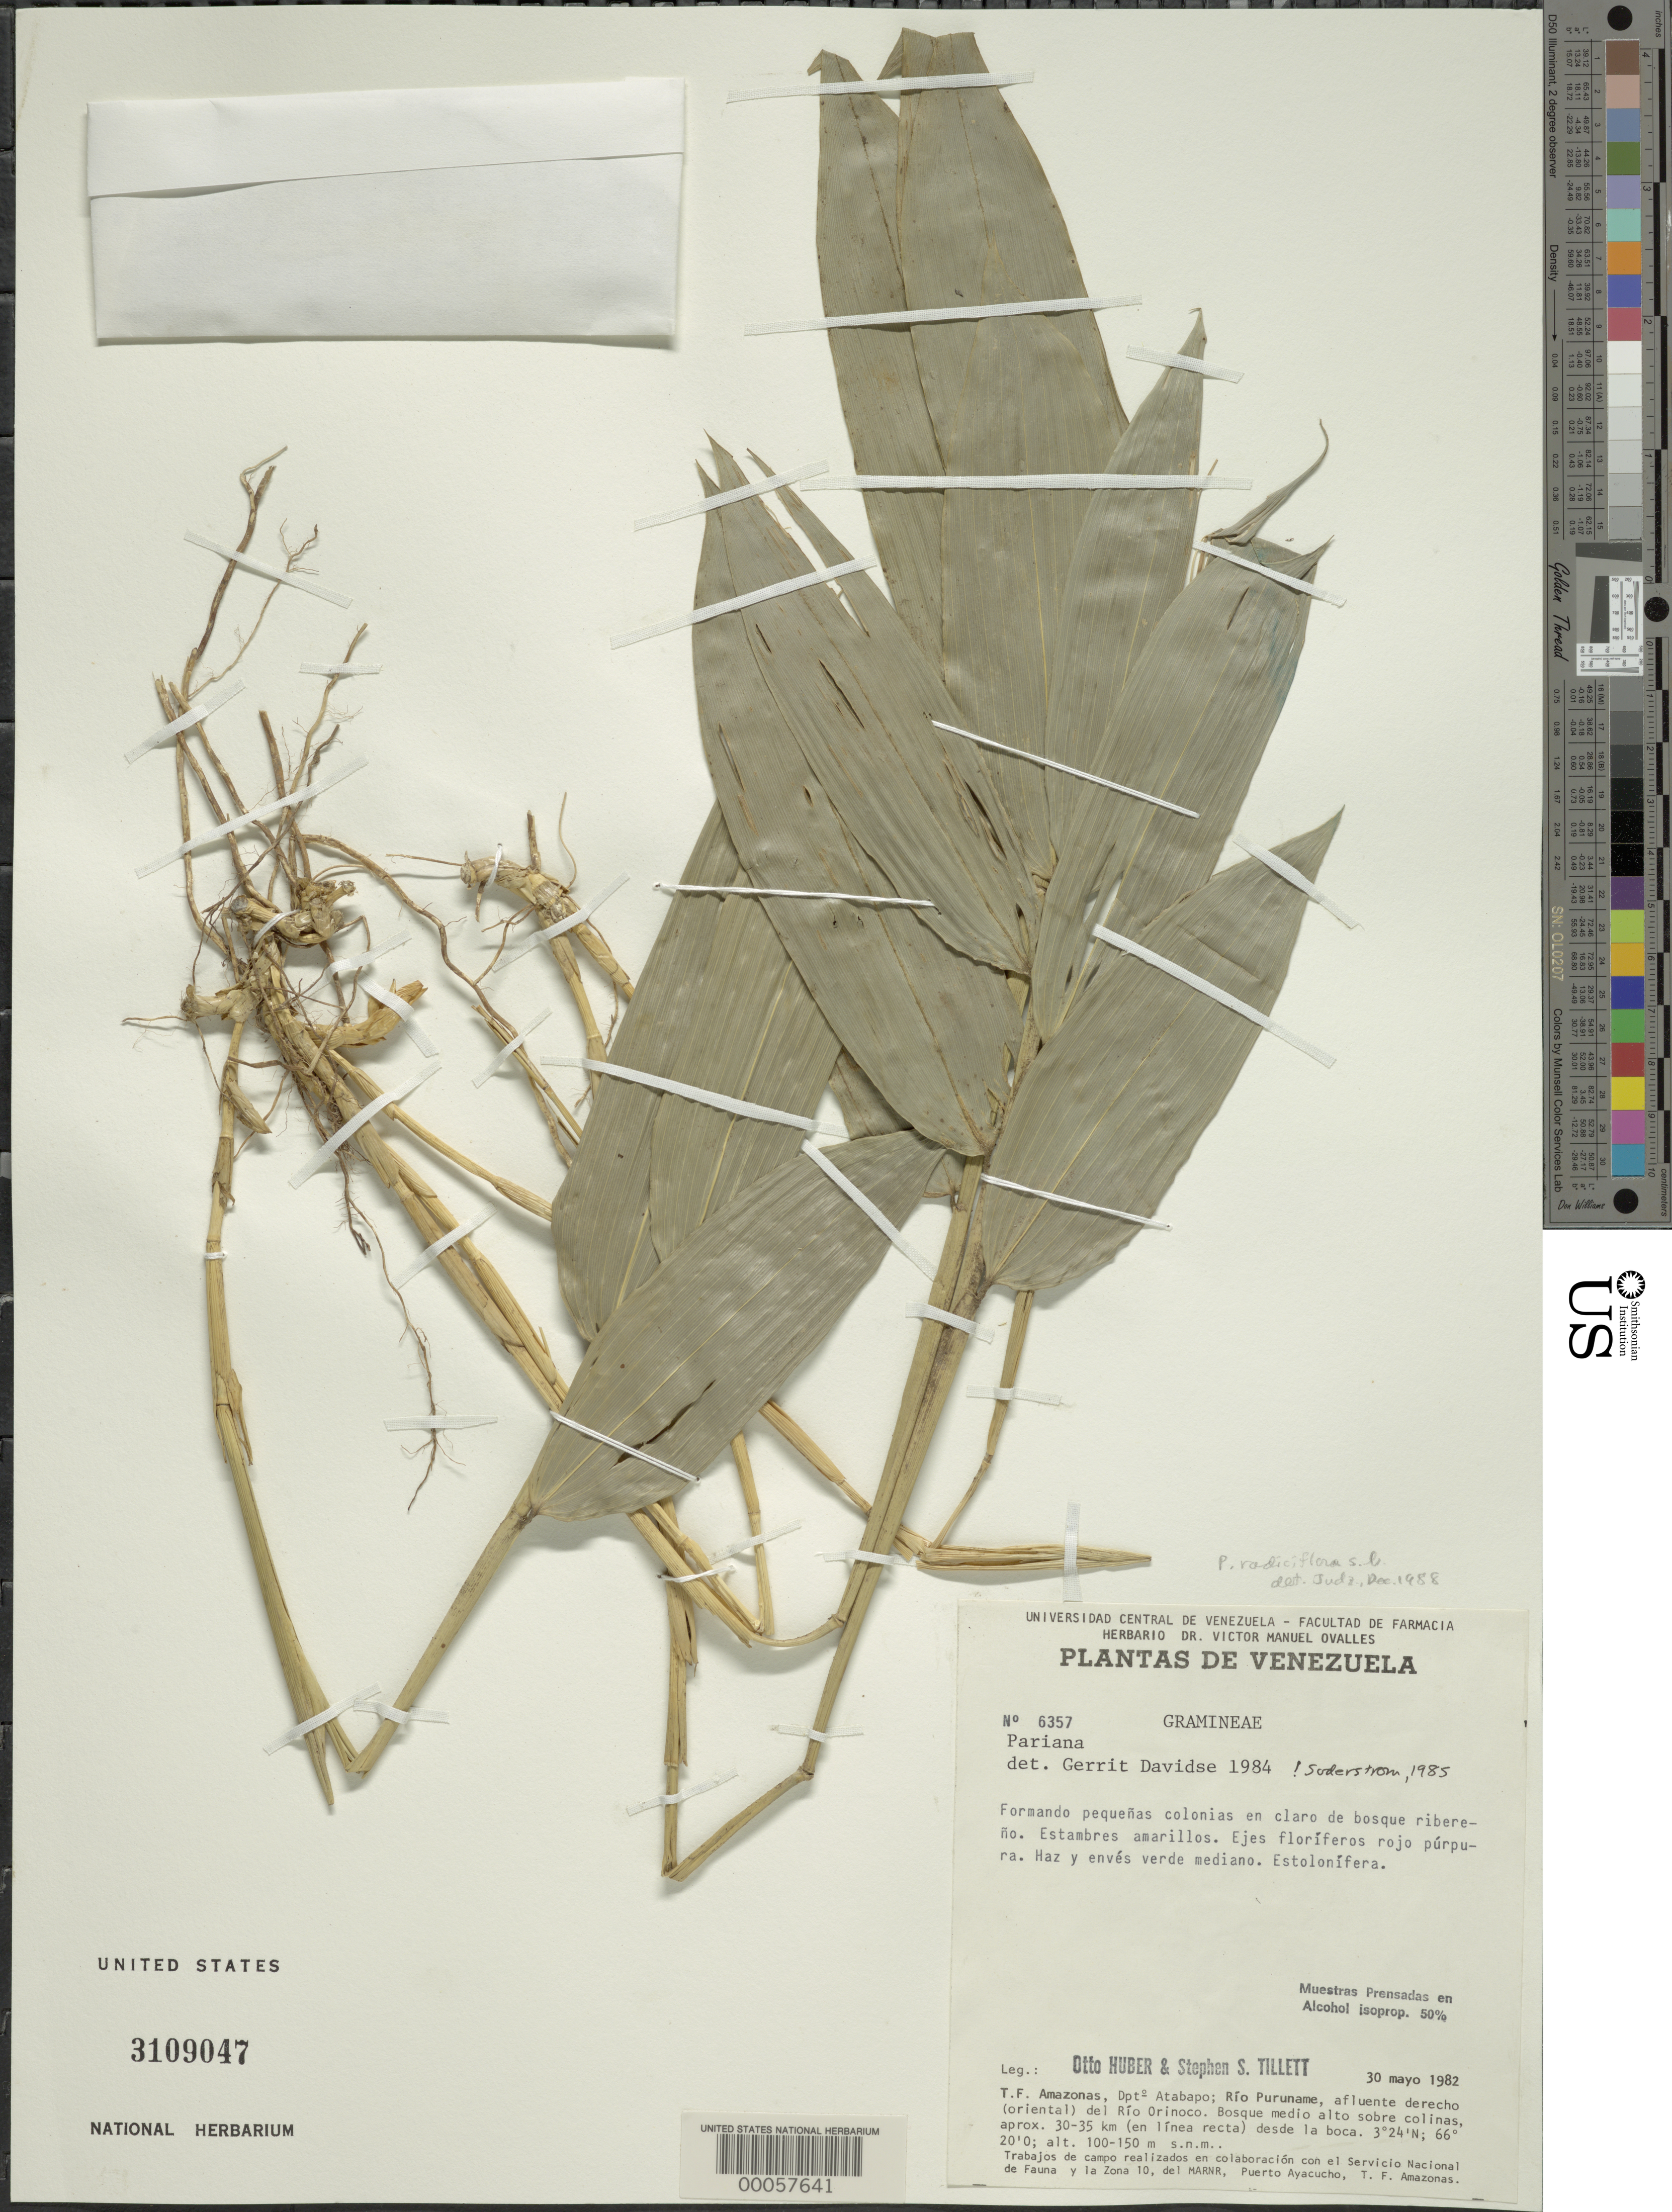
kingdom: Plantae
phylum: Tracheophyta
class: Liliopsida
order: Poales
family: Poaceae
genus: Pariana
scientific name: Pariana sp.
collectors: O. Huber & S. S. Tillett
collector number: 6357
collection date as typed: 30 May 1982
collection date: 1982-05-30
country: Venezuela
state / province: Amazonas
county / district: Atabapo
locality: Rio Puruname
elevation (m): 100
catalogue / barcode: US 3109047